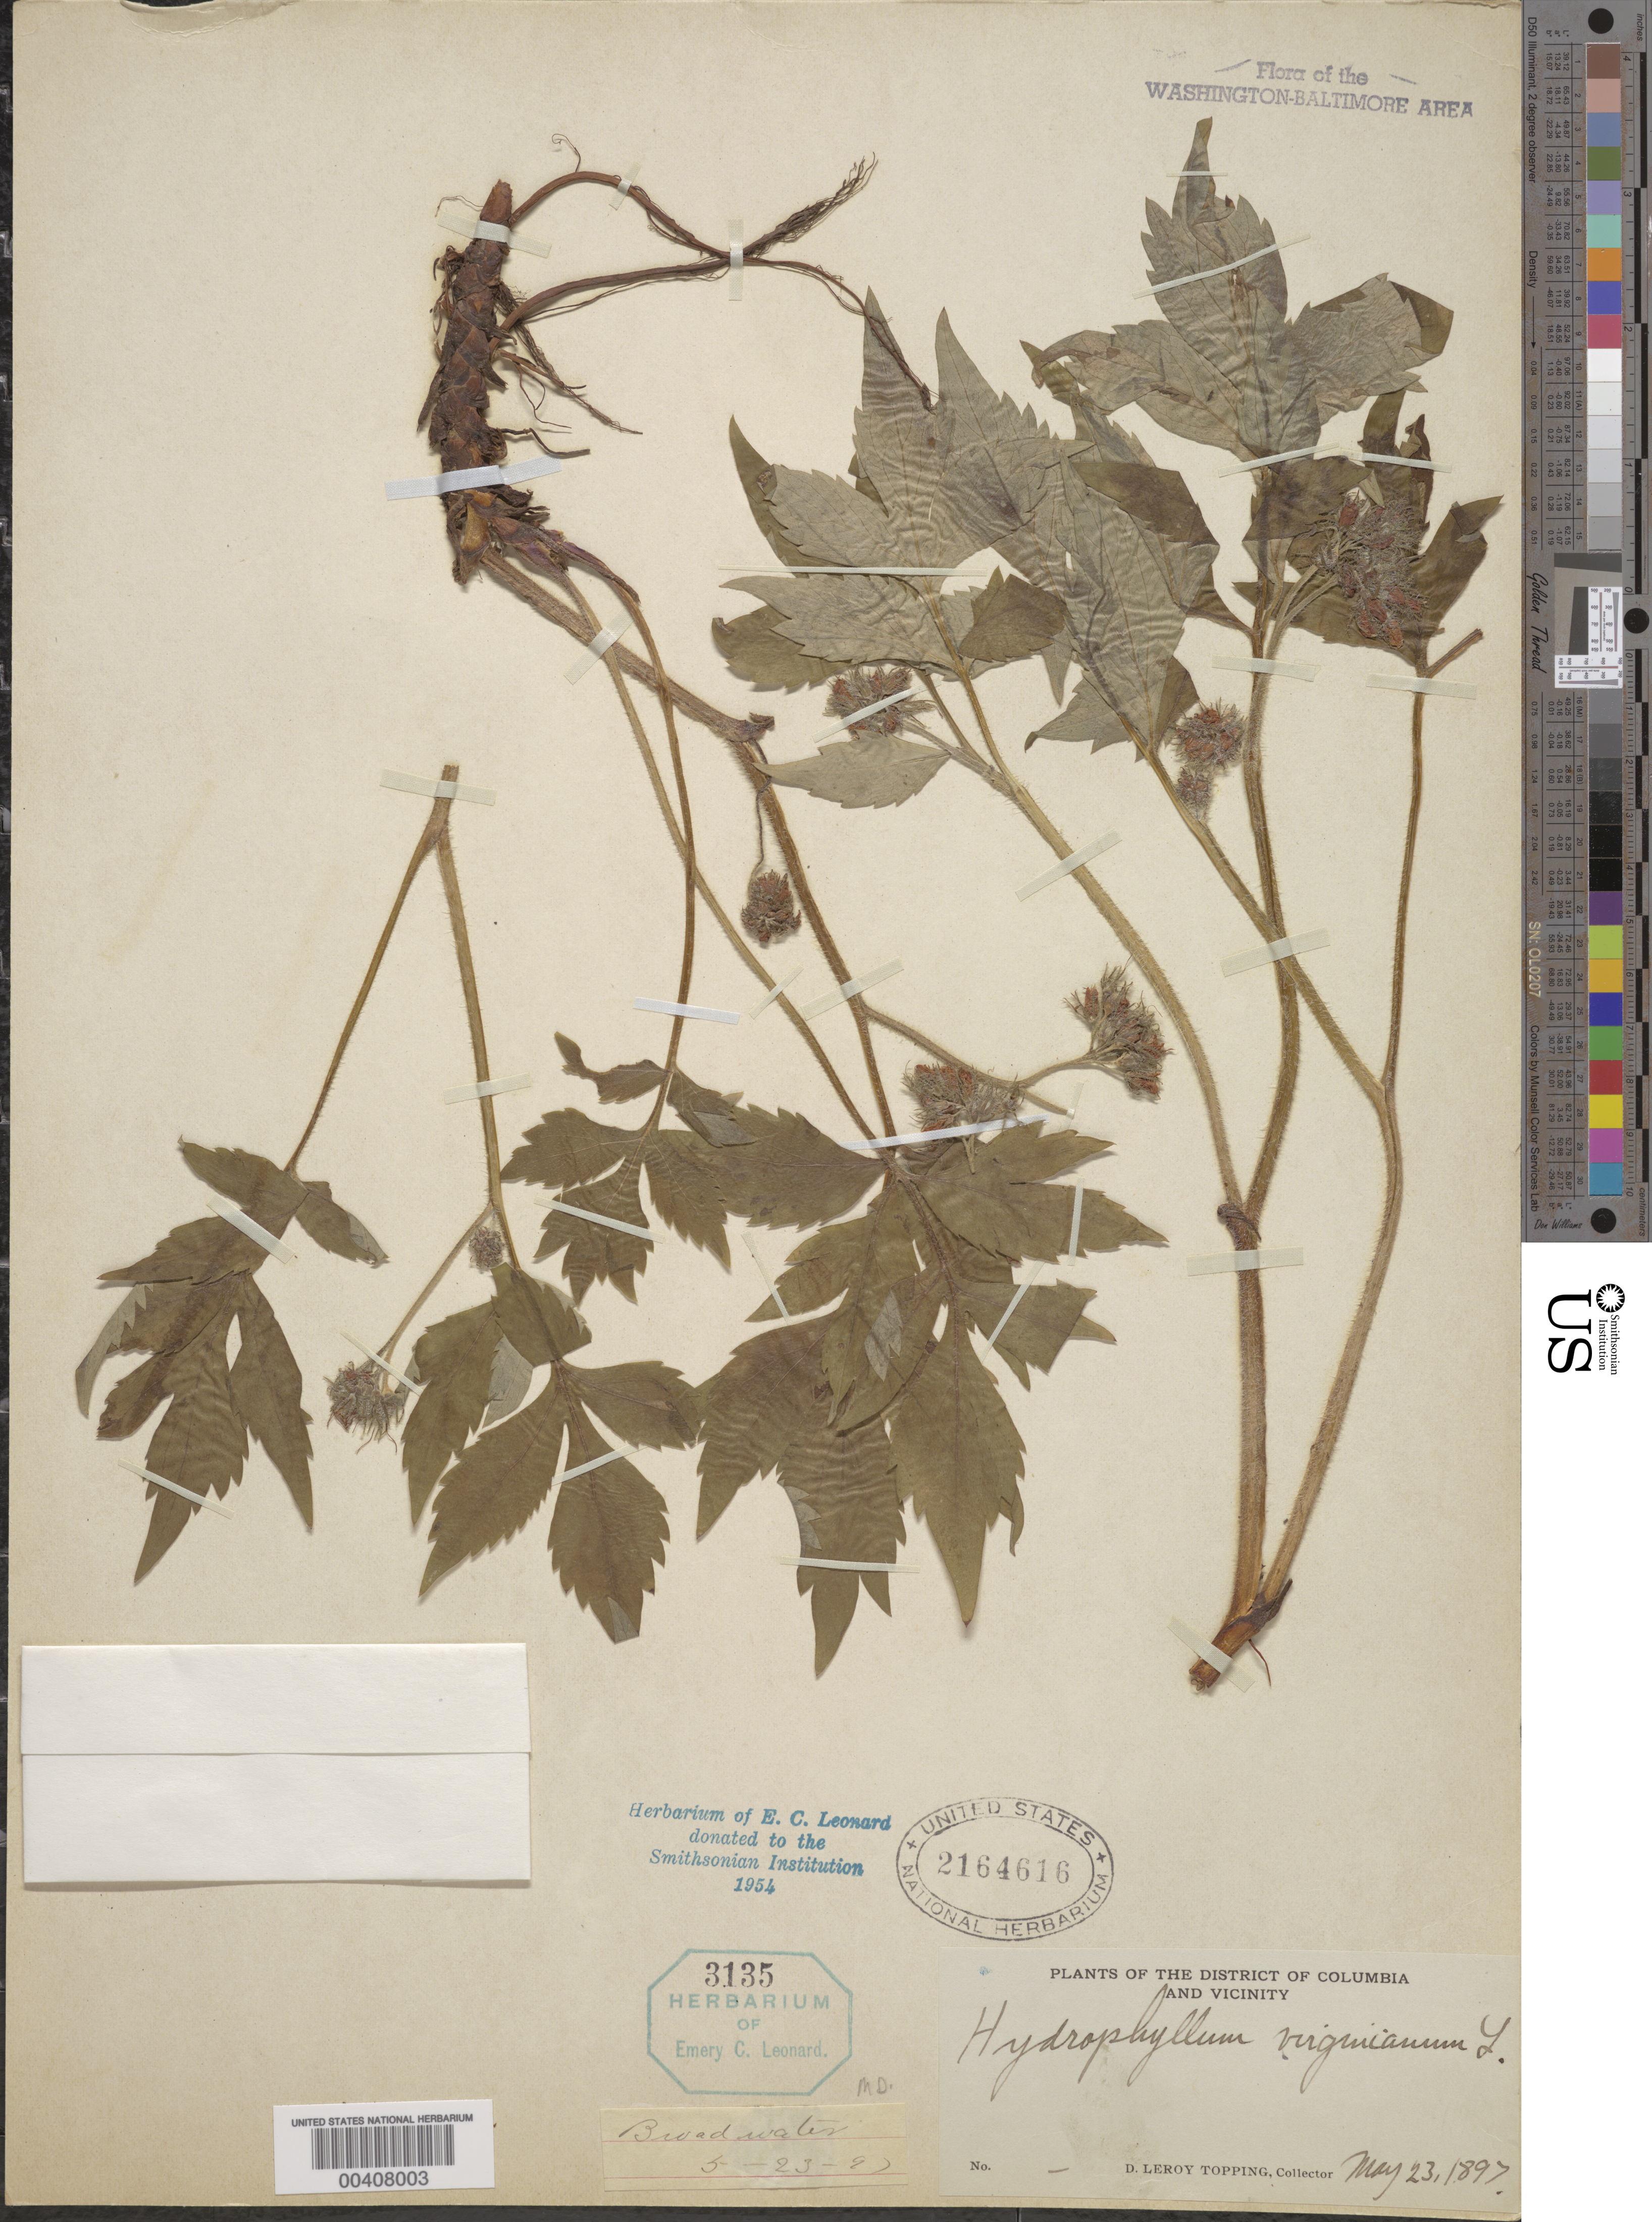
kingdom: Plantae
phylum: Tracheophyta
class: Magnoliopsida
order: Boraginales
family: Hydrophyllaceae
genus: Hydrophyllum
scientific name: Hydrophyllum virginianum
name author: L.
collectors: D. L. Topping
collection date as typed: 23 May 1897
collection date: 1897-05-23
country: United States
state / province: Maryland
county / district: Montgomery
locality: Broadwater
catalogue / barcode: US 3164616